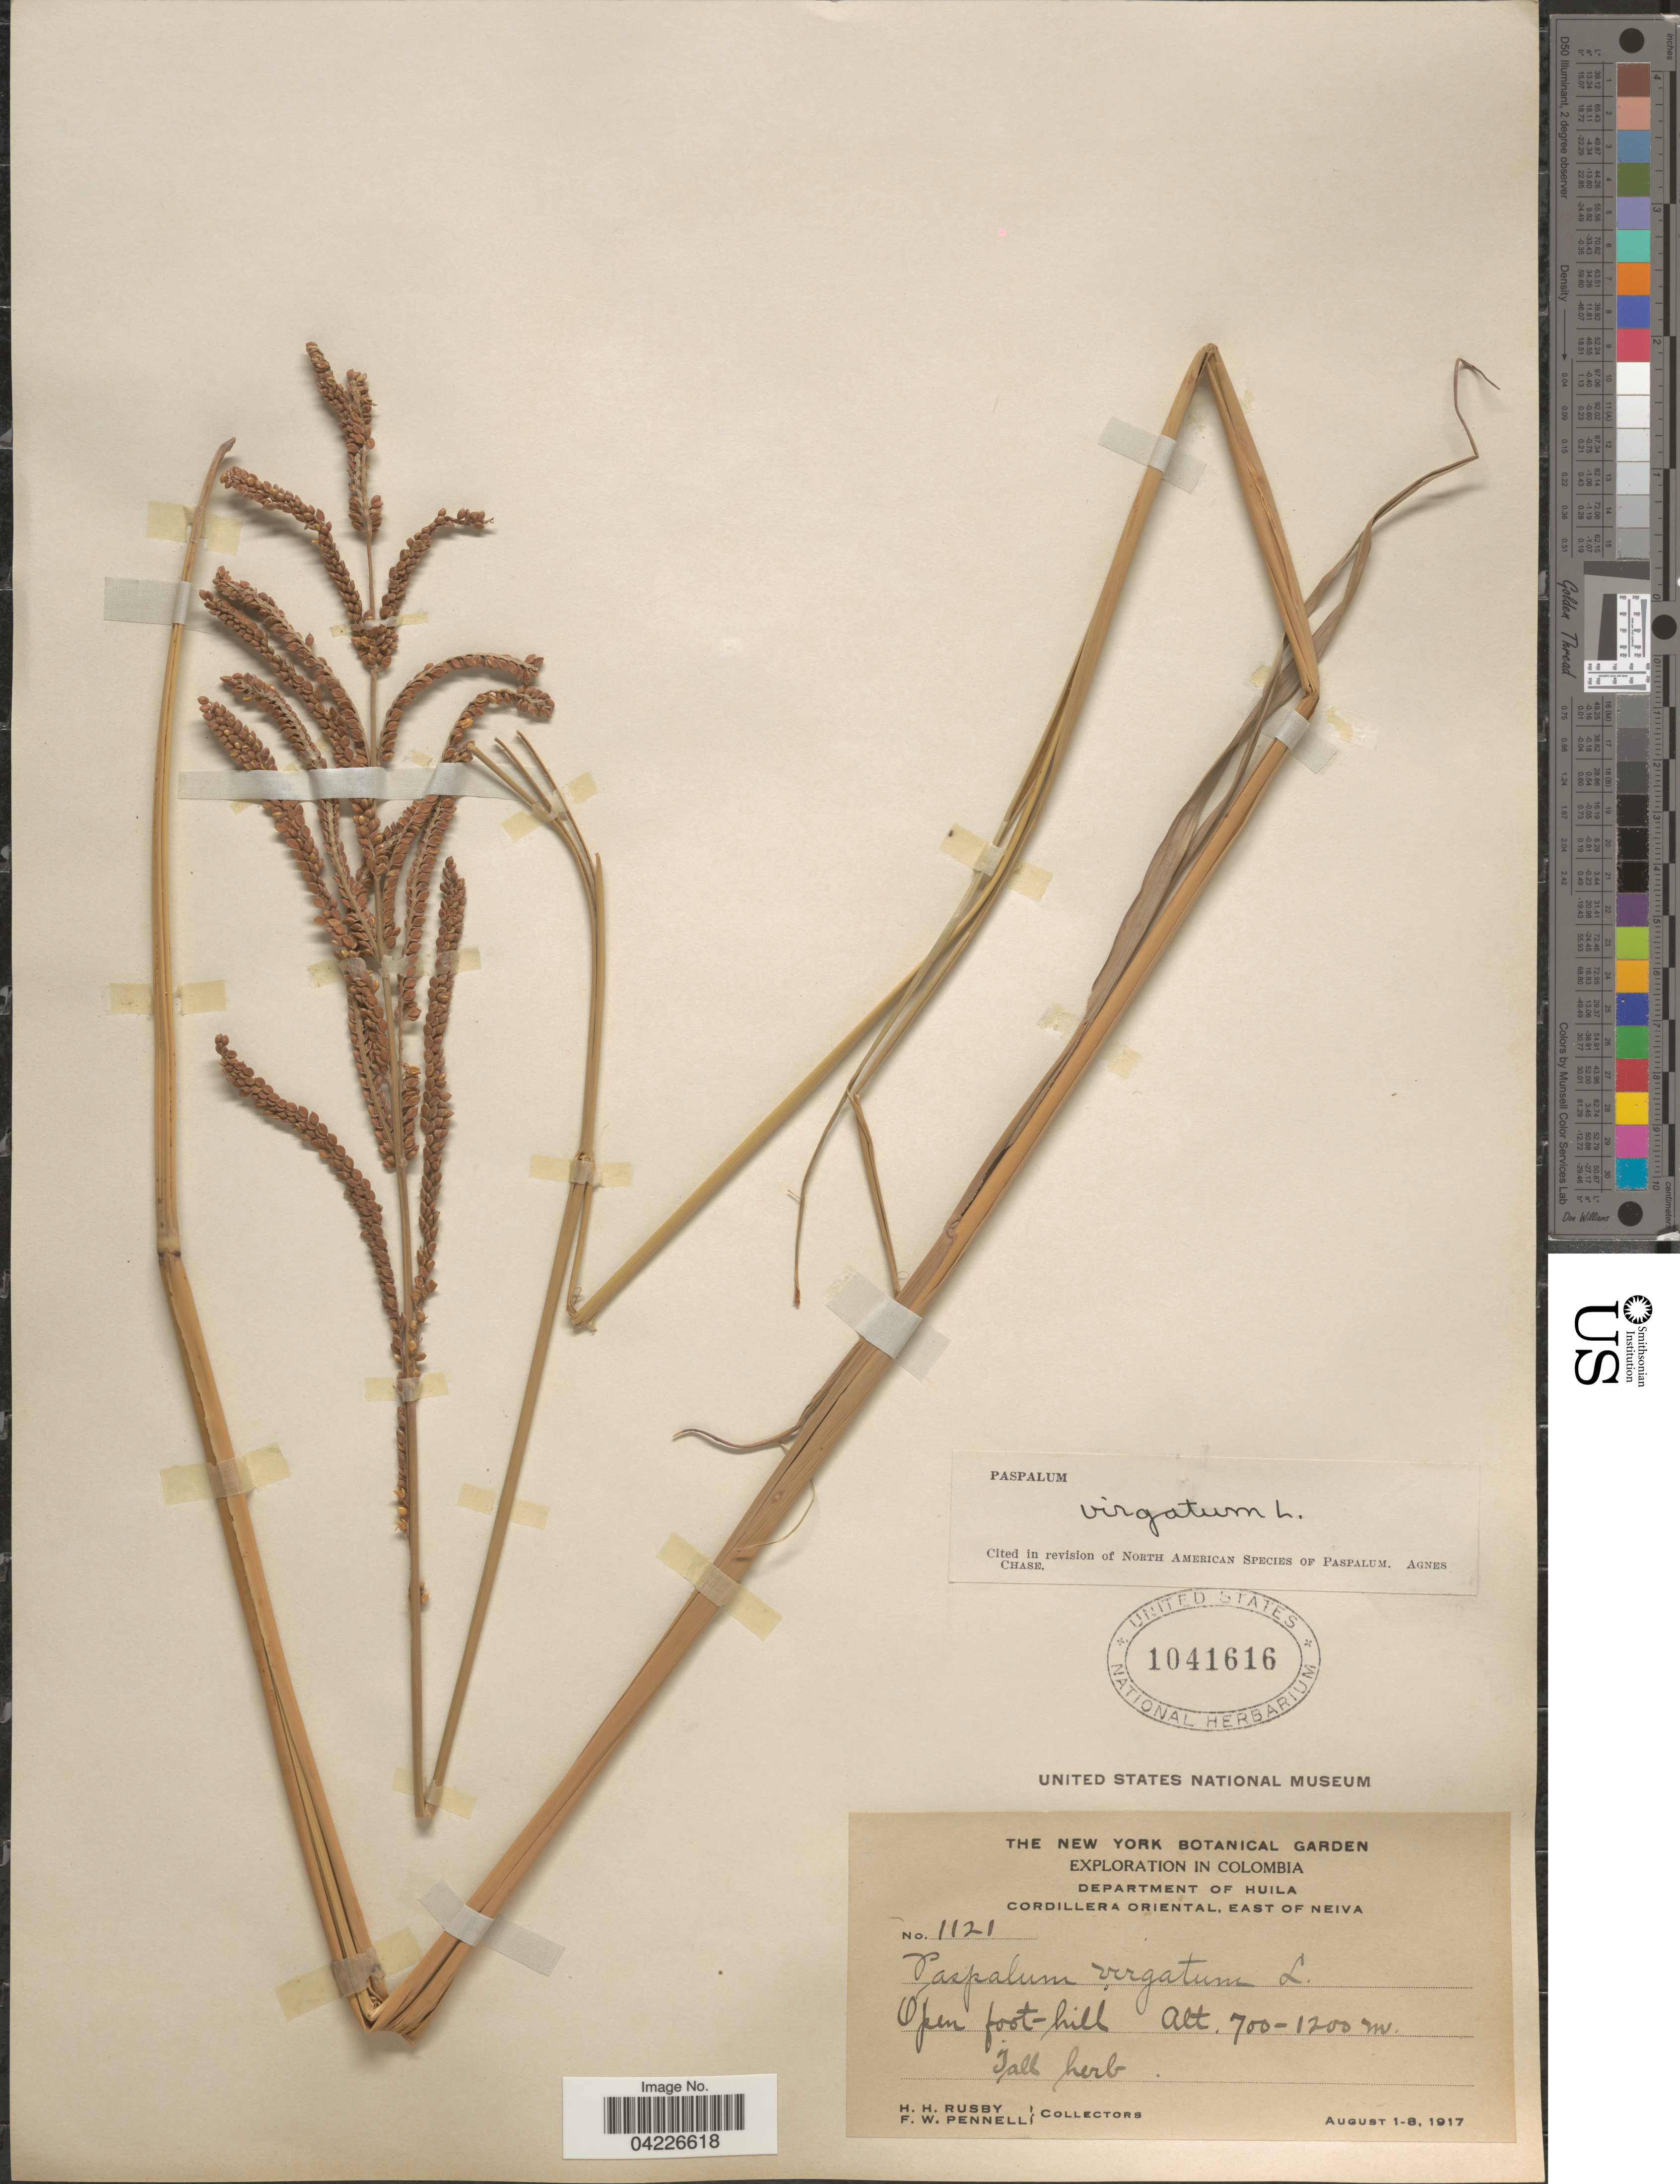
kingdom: Plantae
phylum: Tracheophyta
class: Liliopsida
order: Poales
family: Poaceae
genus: Paspalum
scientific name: Paspalum virgatum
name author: L.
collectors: H. H. Rusby & F. W. Pennell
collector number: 1121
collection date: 1917-08-01/1917-08-08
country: Colombia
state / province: Huila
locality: Exploration in Colombia. Department of Huila. Cordillera Oriental, East of Neiva. Open foot-hill.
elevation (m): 700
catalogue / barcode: US 1041616